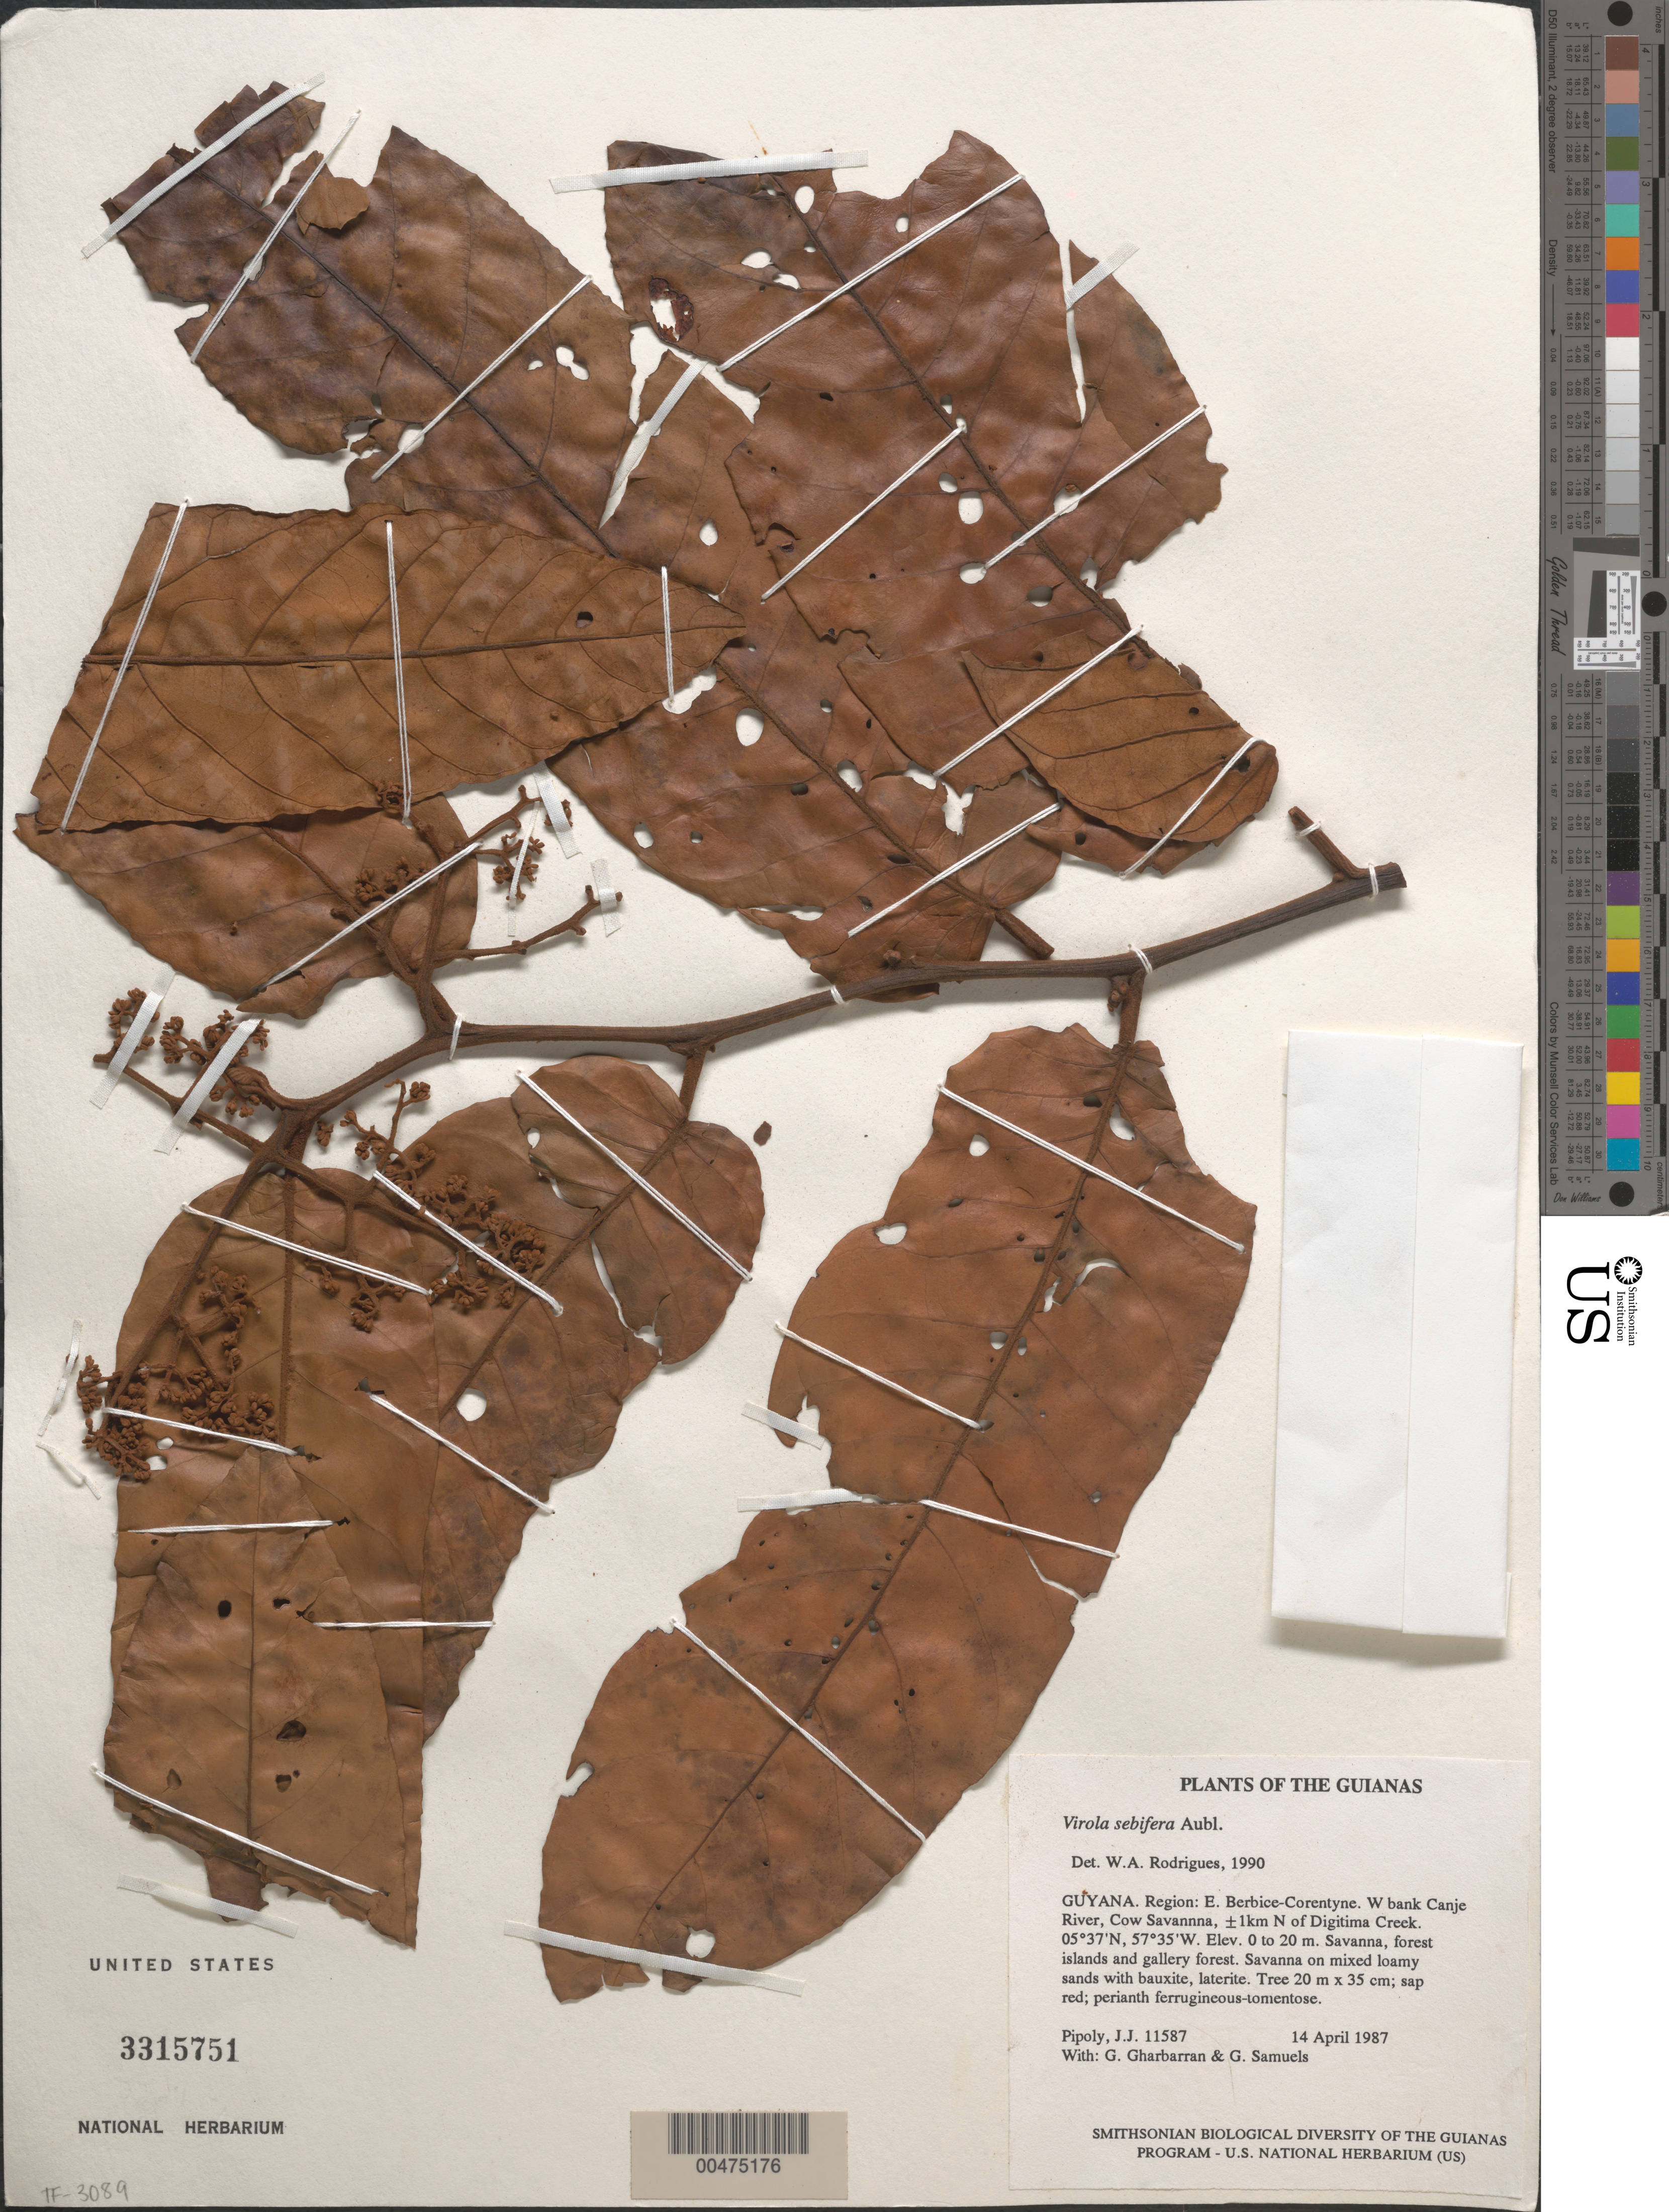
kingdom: Plantae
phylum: Tracheophyta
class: Magnoliopsida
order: Magnoliales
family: Myristicaceae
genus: Virola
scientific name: Virola sebifera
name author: Aubl.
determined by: Rodrigues, W. A.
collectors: J. J. Pipoly, G. Gharbarran & G. Samuels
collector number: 11587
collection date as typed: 14 April 1987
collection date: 1987-04-14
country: Guyana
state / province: E. Berbice-Corentyne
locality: W bank Canje River, Cow Savanna, ±1km N of Digitima Creek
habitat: Savanna, forest islands and gallery forest. Savanna on mixed loamy sands with bauxite, laterite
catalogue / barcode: US 3315751